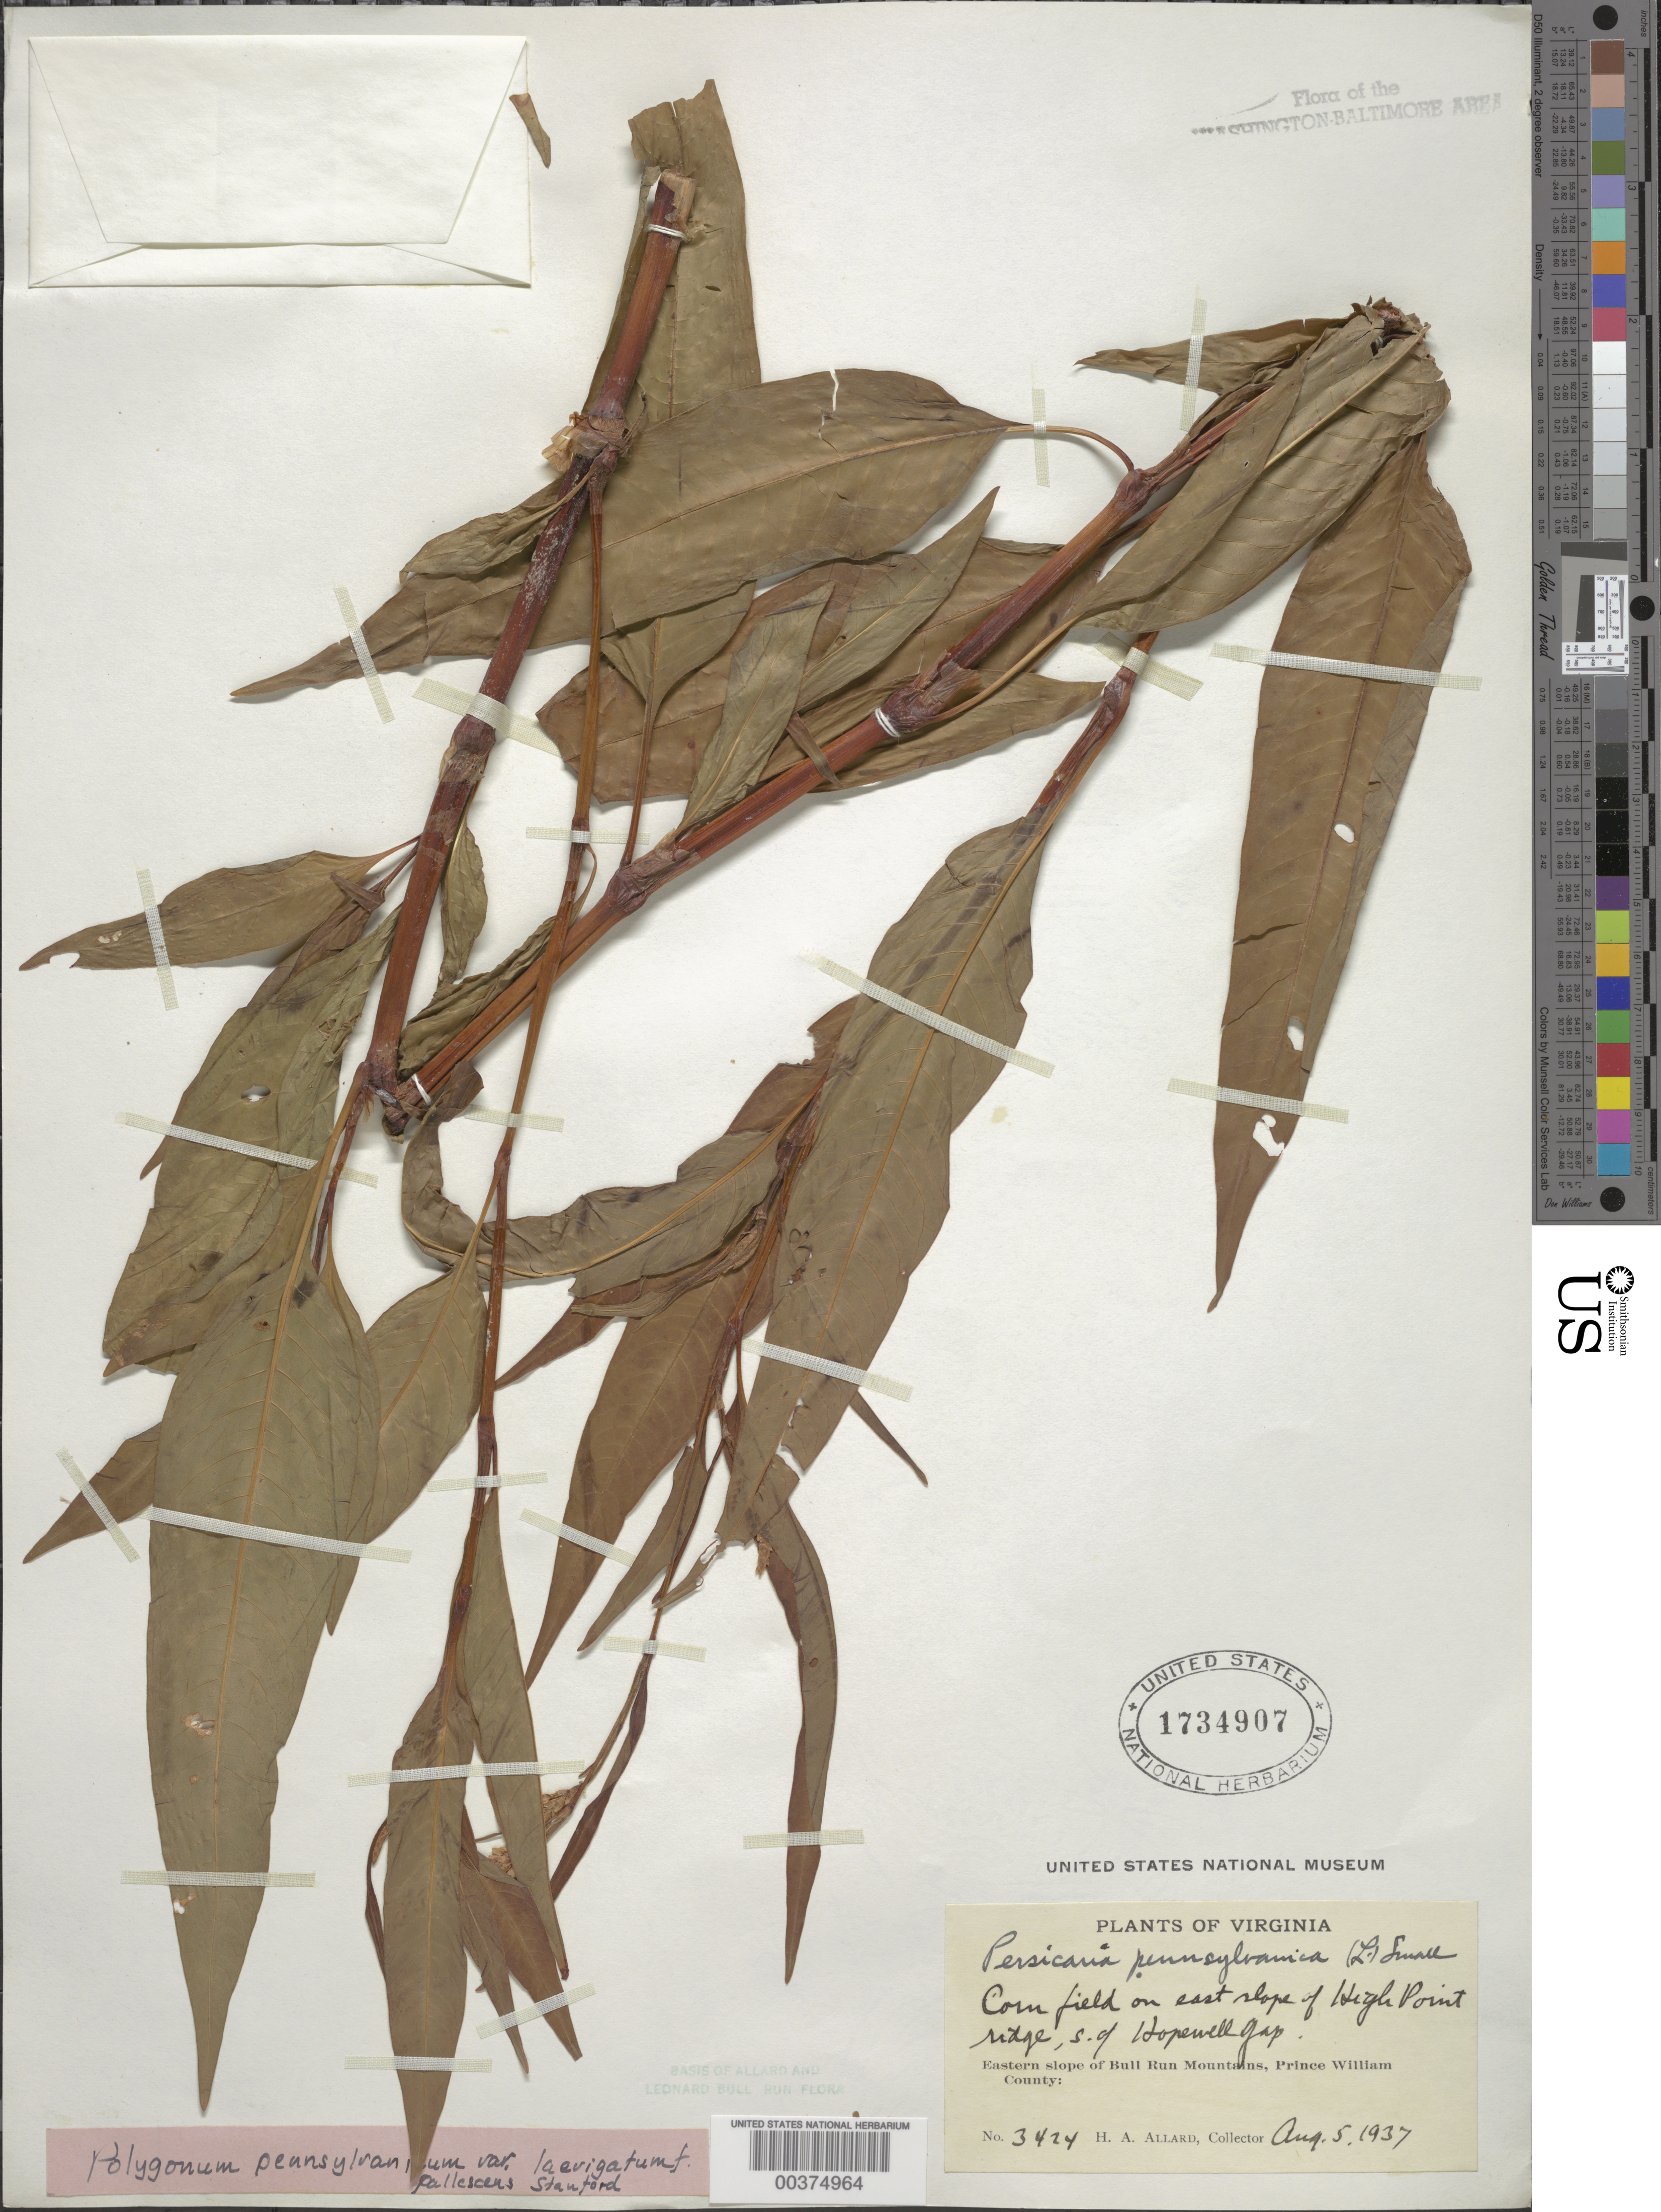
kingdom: Plantae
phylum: Tracheophyta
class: Magnoliopsida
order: Caryophyllales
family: Polygonaceae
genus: Persicaria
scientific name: Persicaria pensylvanica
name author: (L.) M. Gómez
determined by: Atha, D. E.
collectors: H. A. Allard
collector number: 3424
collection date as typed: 05 Aug 1937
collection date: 1937-08-05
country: United States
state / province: Virginia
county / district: Prince William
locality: High Point Ridge, south of Hopewell Gap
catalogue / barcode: US 1734907